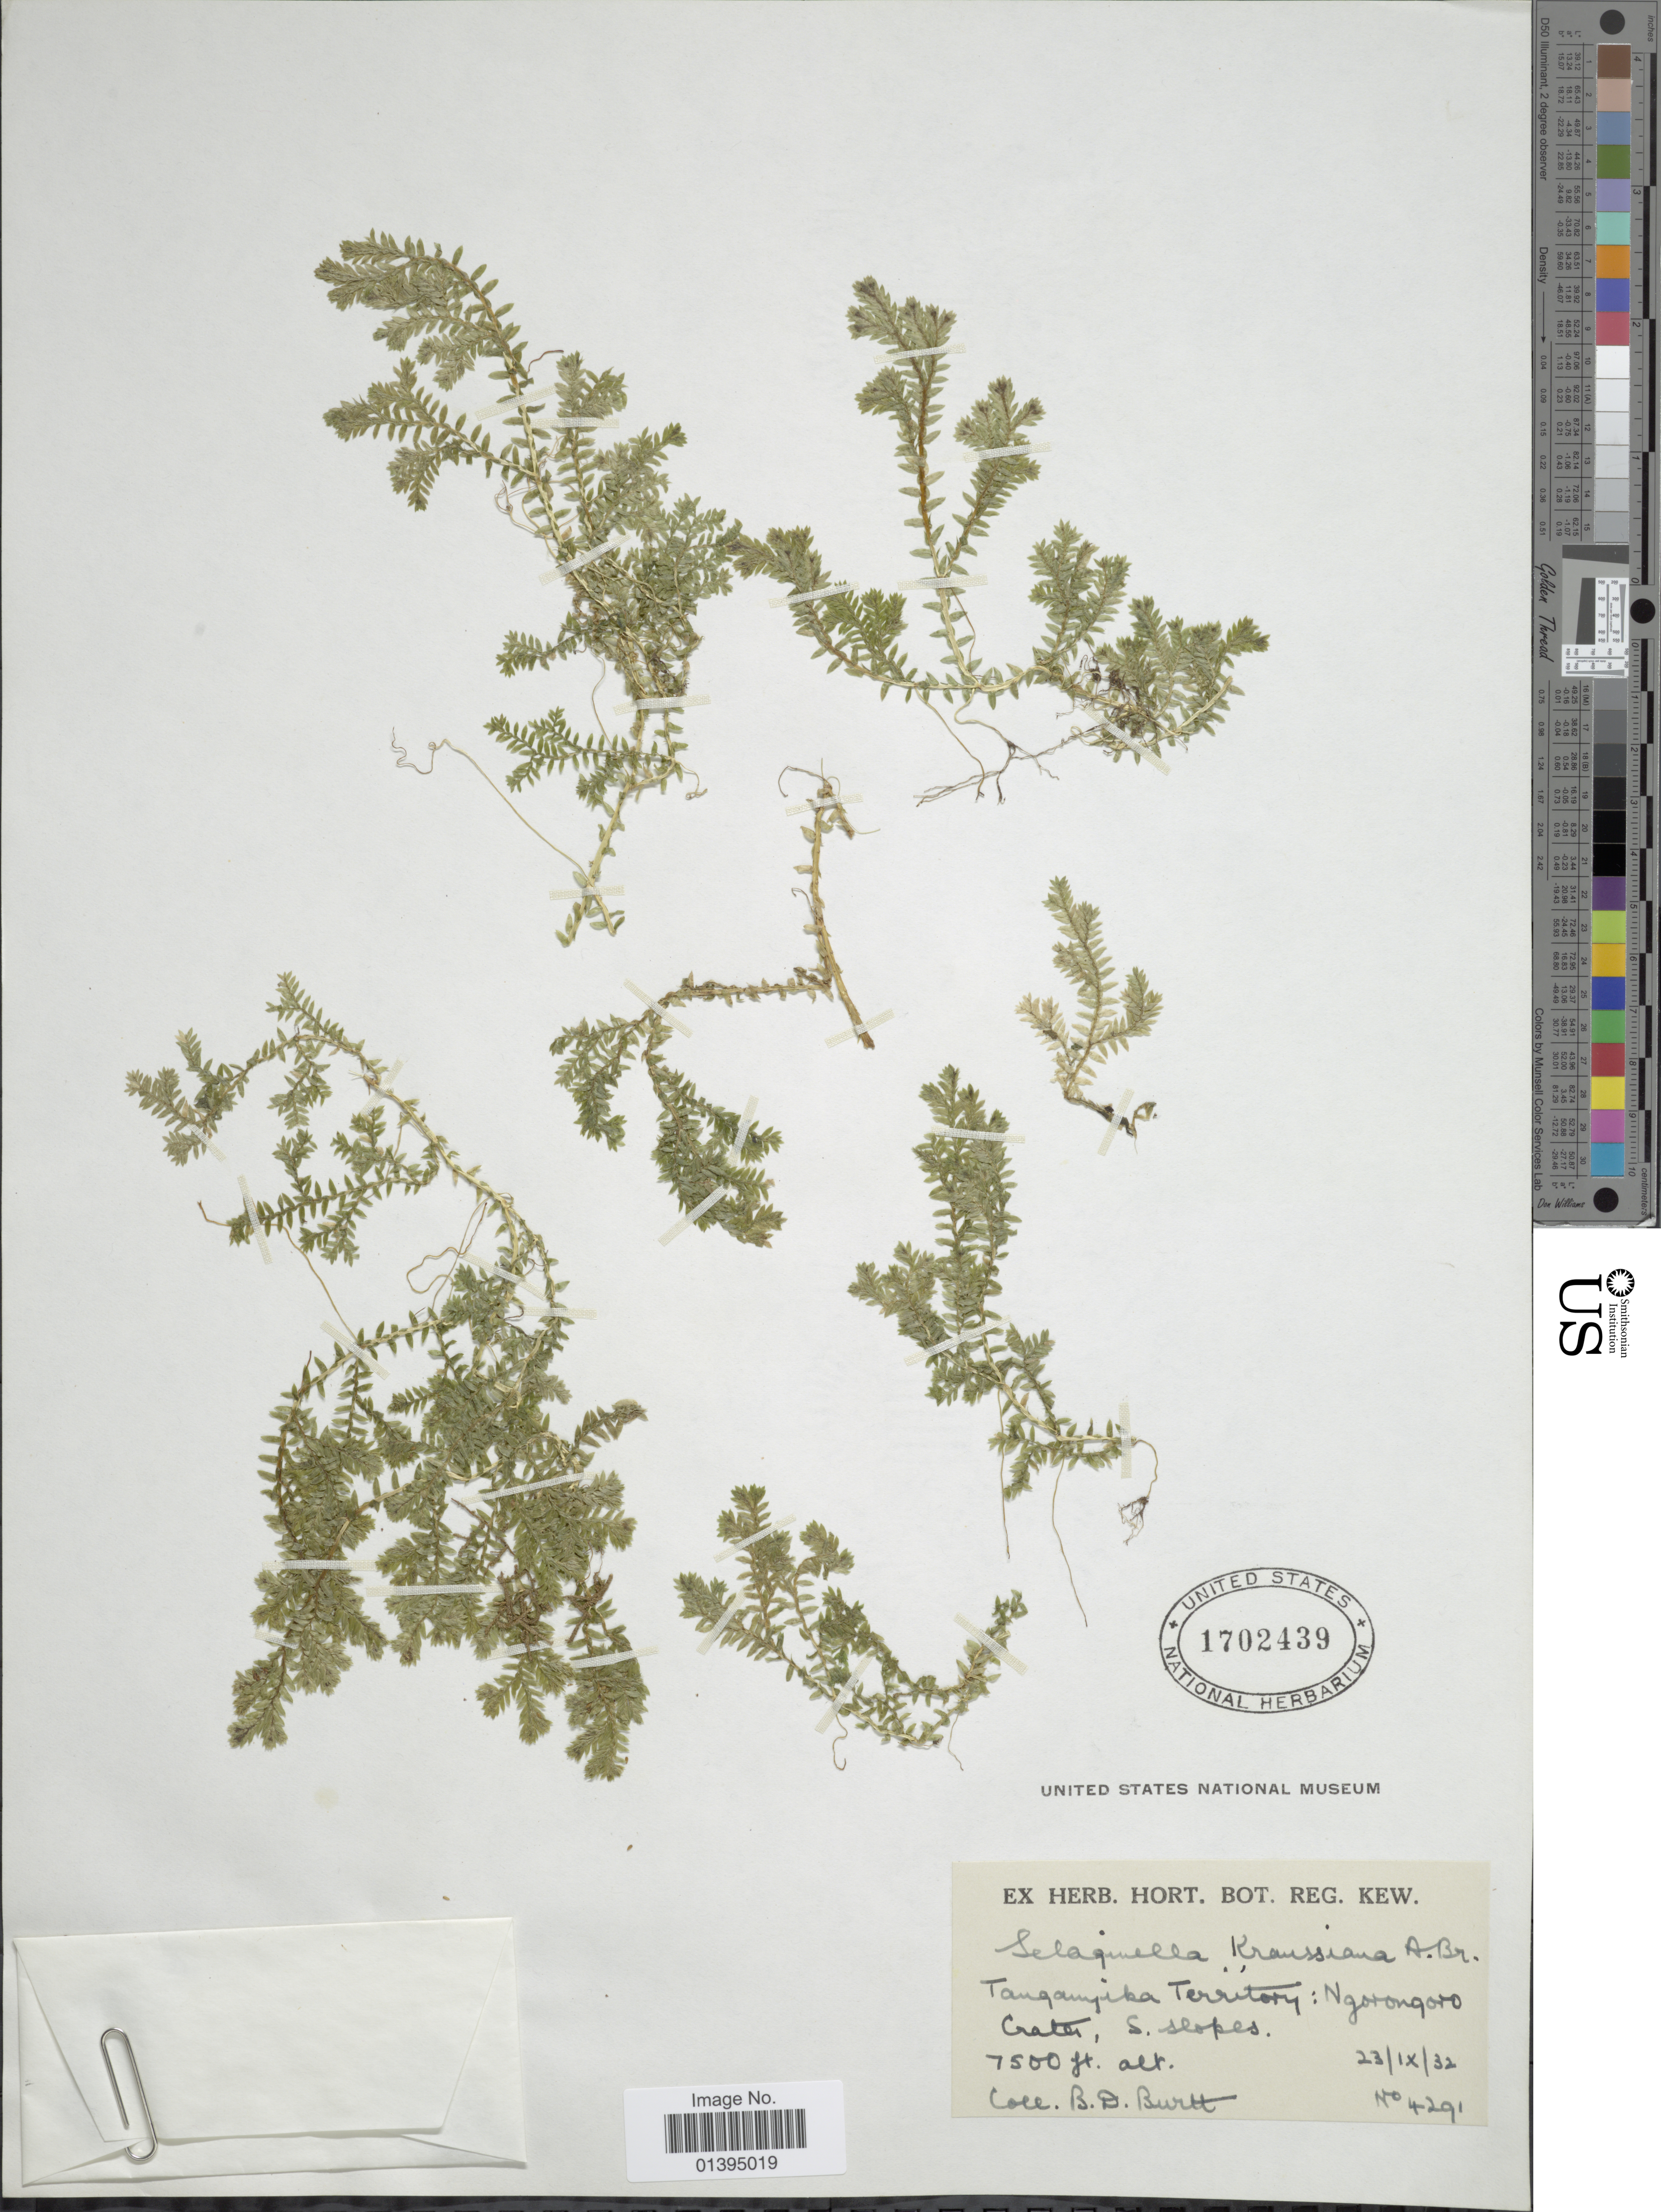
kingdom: Plantae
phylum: Tracheophyta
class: Lycopodiopsida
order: Selaginellales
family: Selaginellaceae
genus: Selaginella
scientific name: Selaginella kraussiana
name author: (Kunze) A. Braun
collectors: B. D. Burtt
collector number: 4291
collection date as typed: Transcribed d/m/y: 23/9/32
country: Tanzania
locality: Tanganyika Territory: Ngorongoro Crater, S. slopes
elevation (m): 2286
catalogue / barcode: US 1702439